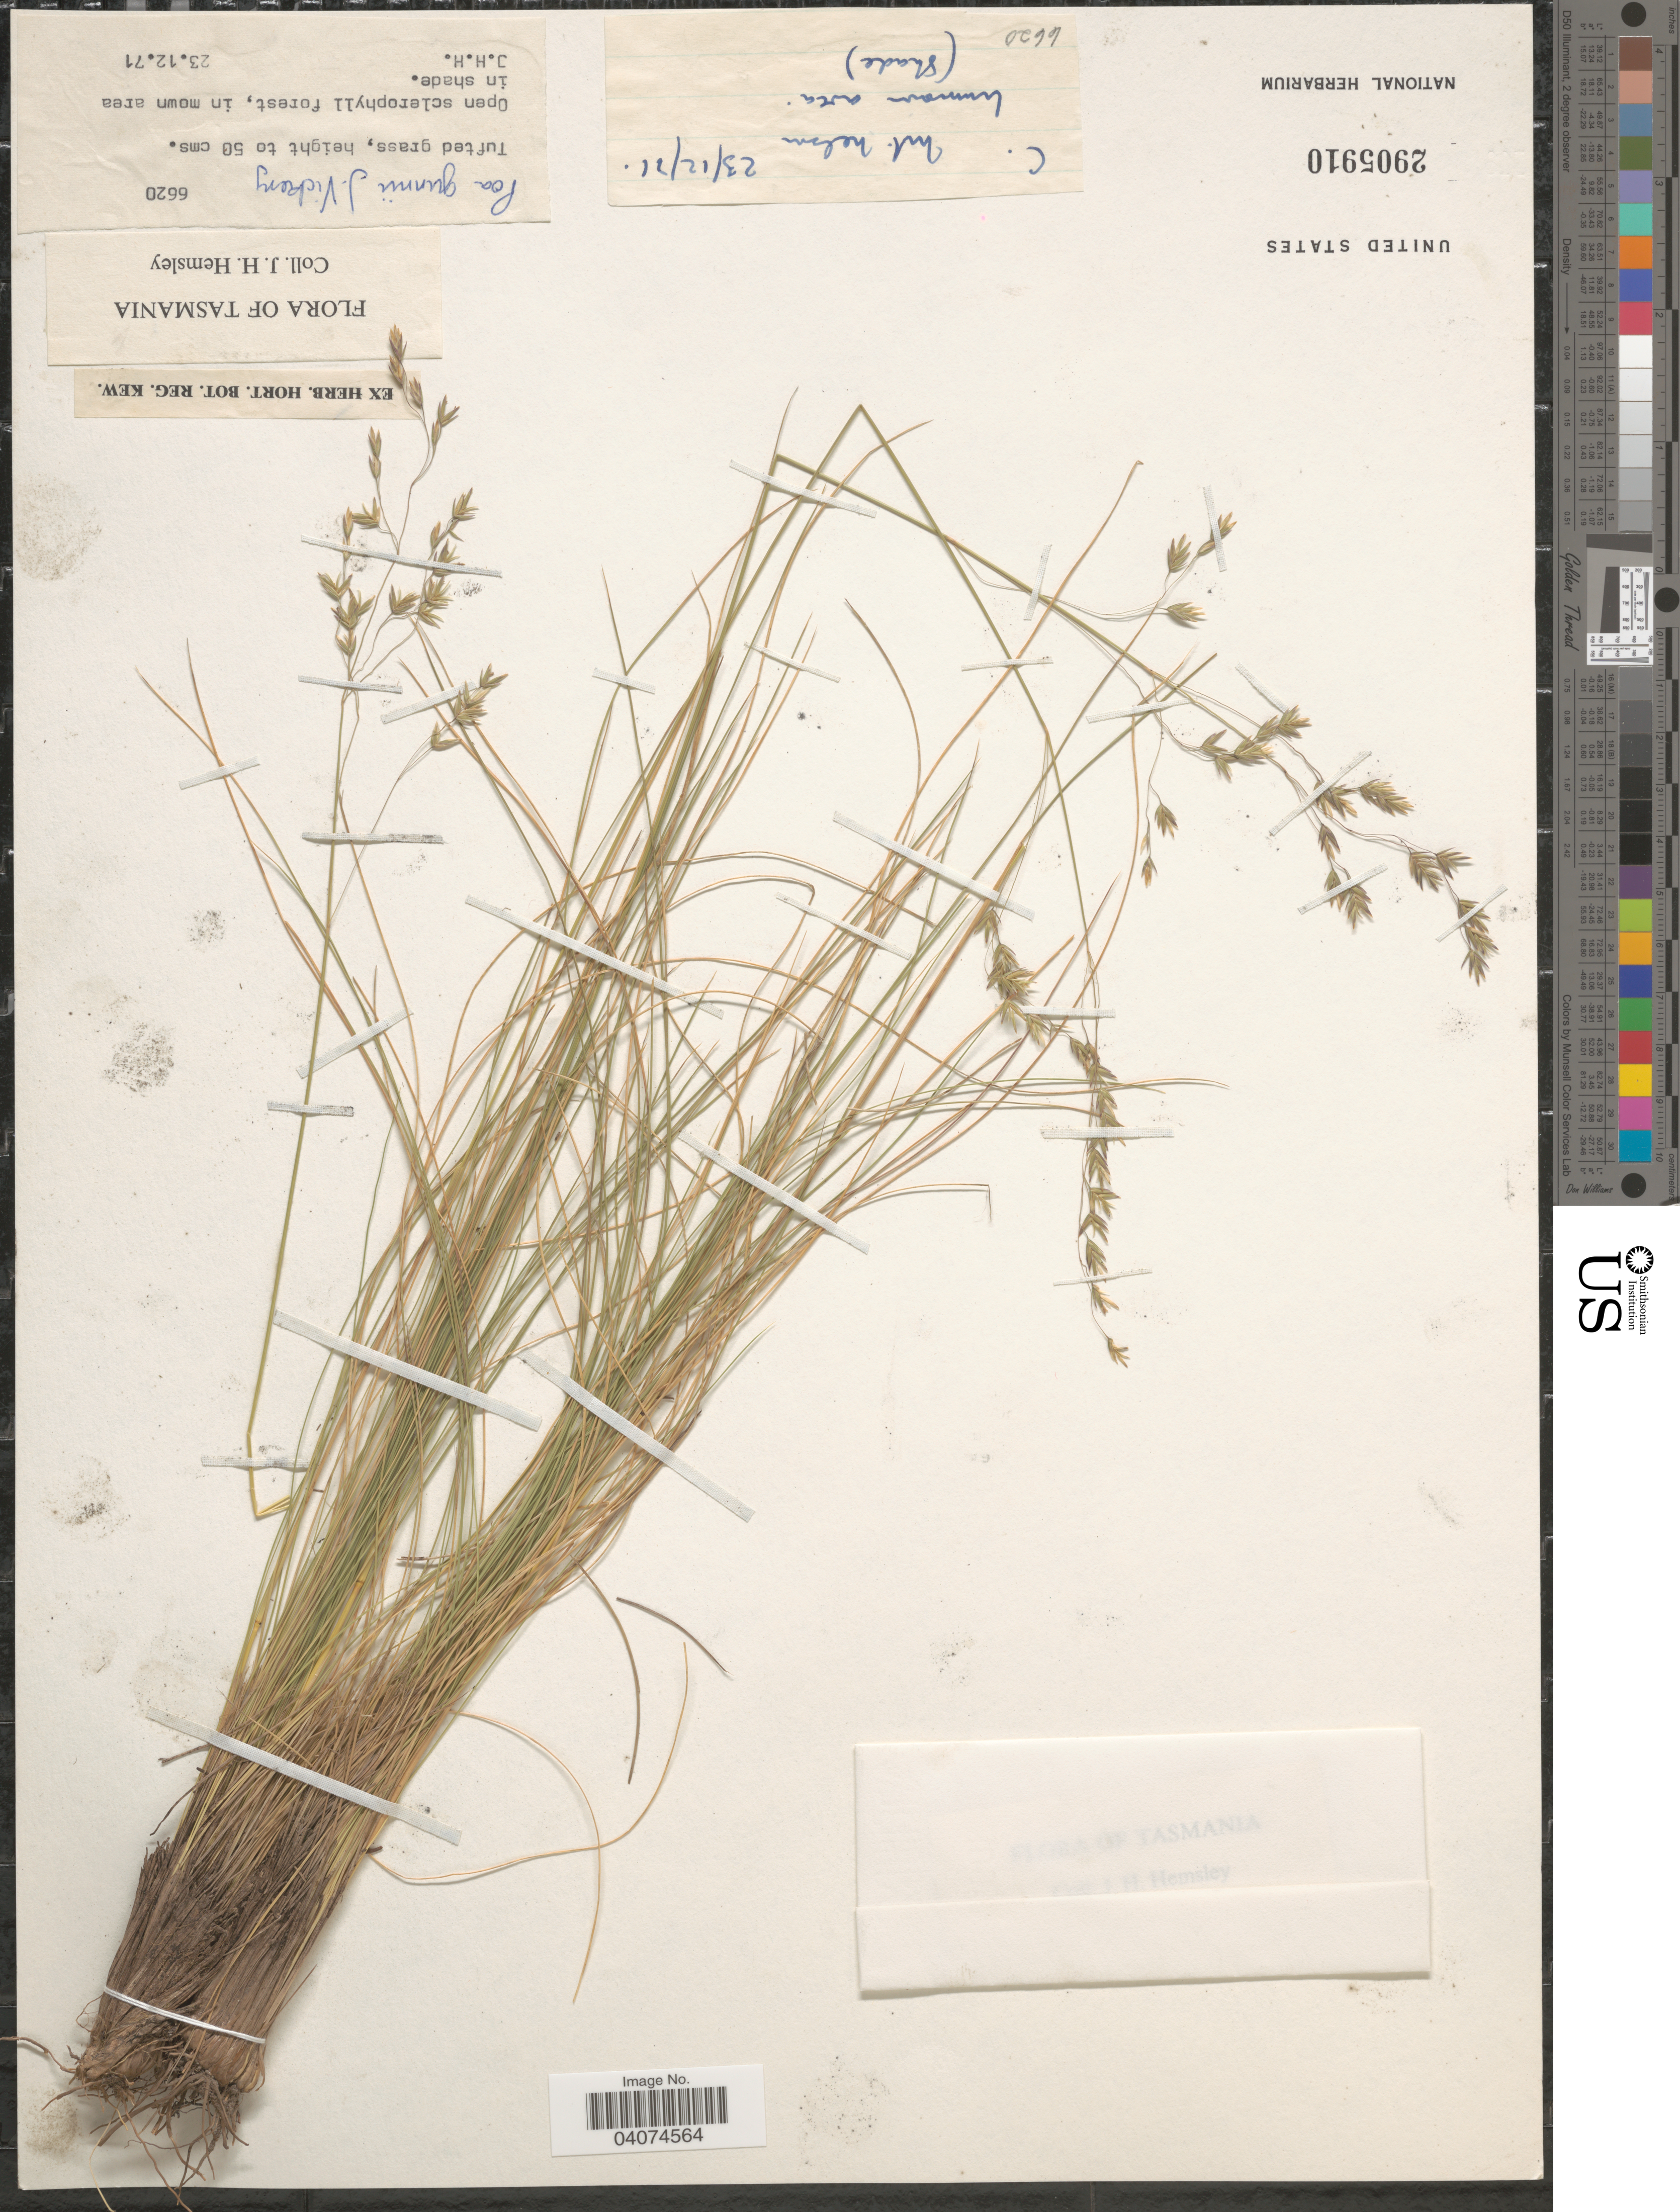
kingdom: Plantae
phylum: Tracheophyta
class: Liliopsida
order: Poales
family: Poaceae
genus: Poa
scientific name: Poa gunnii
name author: Vickery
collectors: J. H. Hemsley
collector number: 6620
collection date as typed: Transcribed d/m/y: 23/12/71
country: Australia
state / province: Tasmania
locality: Mt. Nelson.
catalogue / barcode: US 2905910